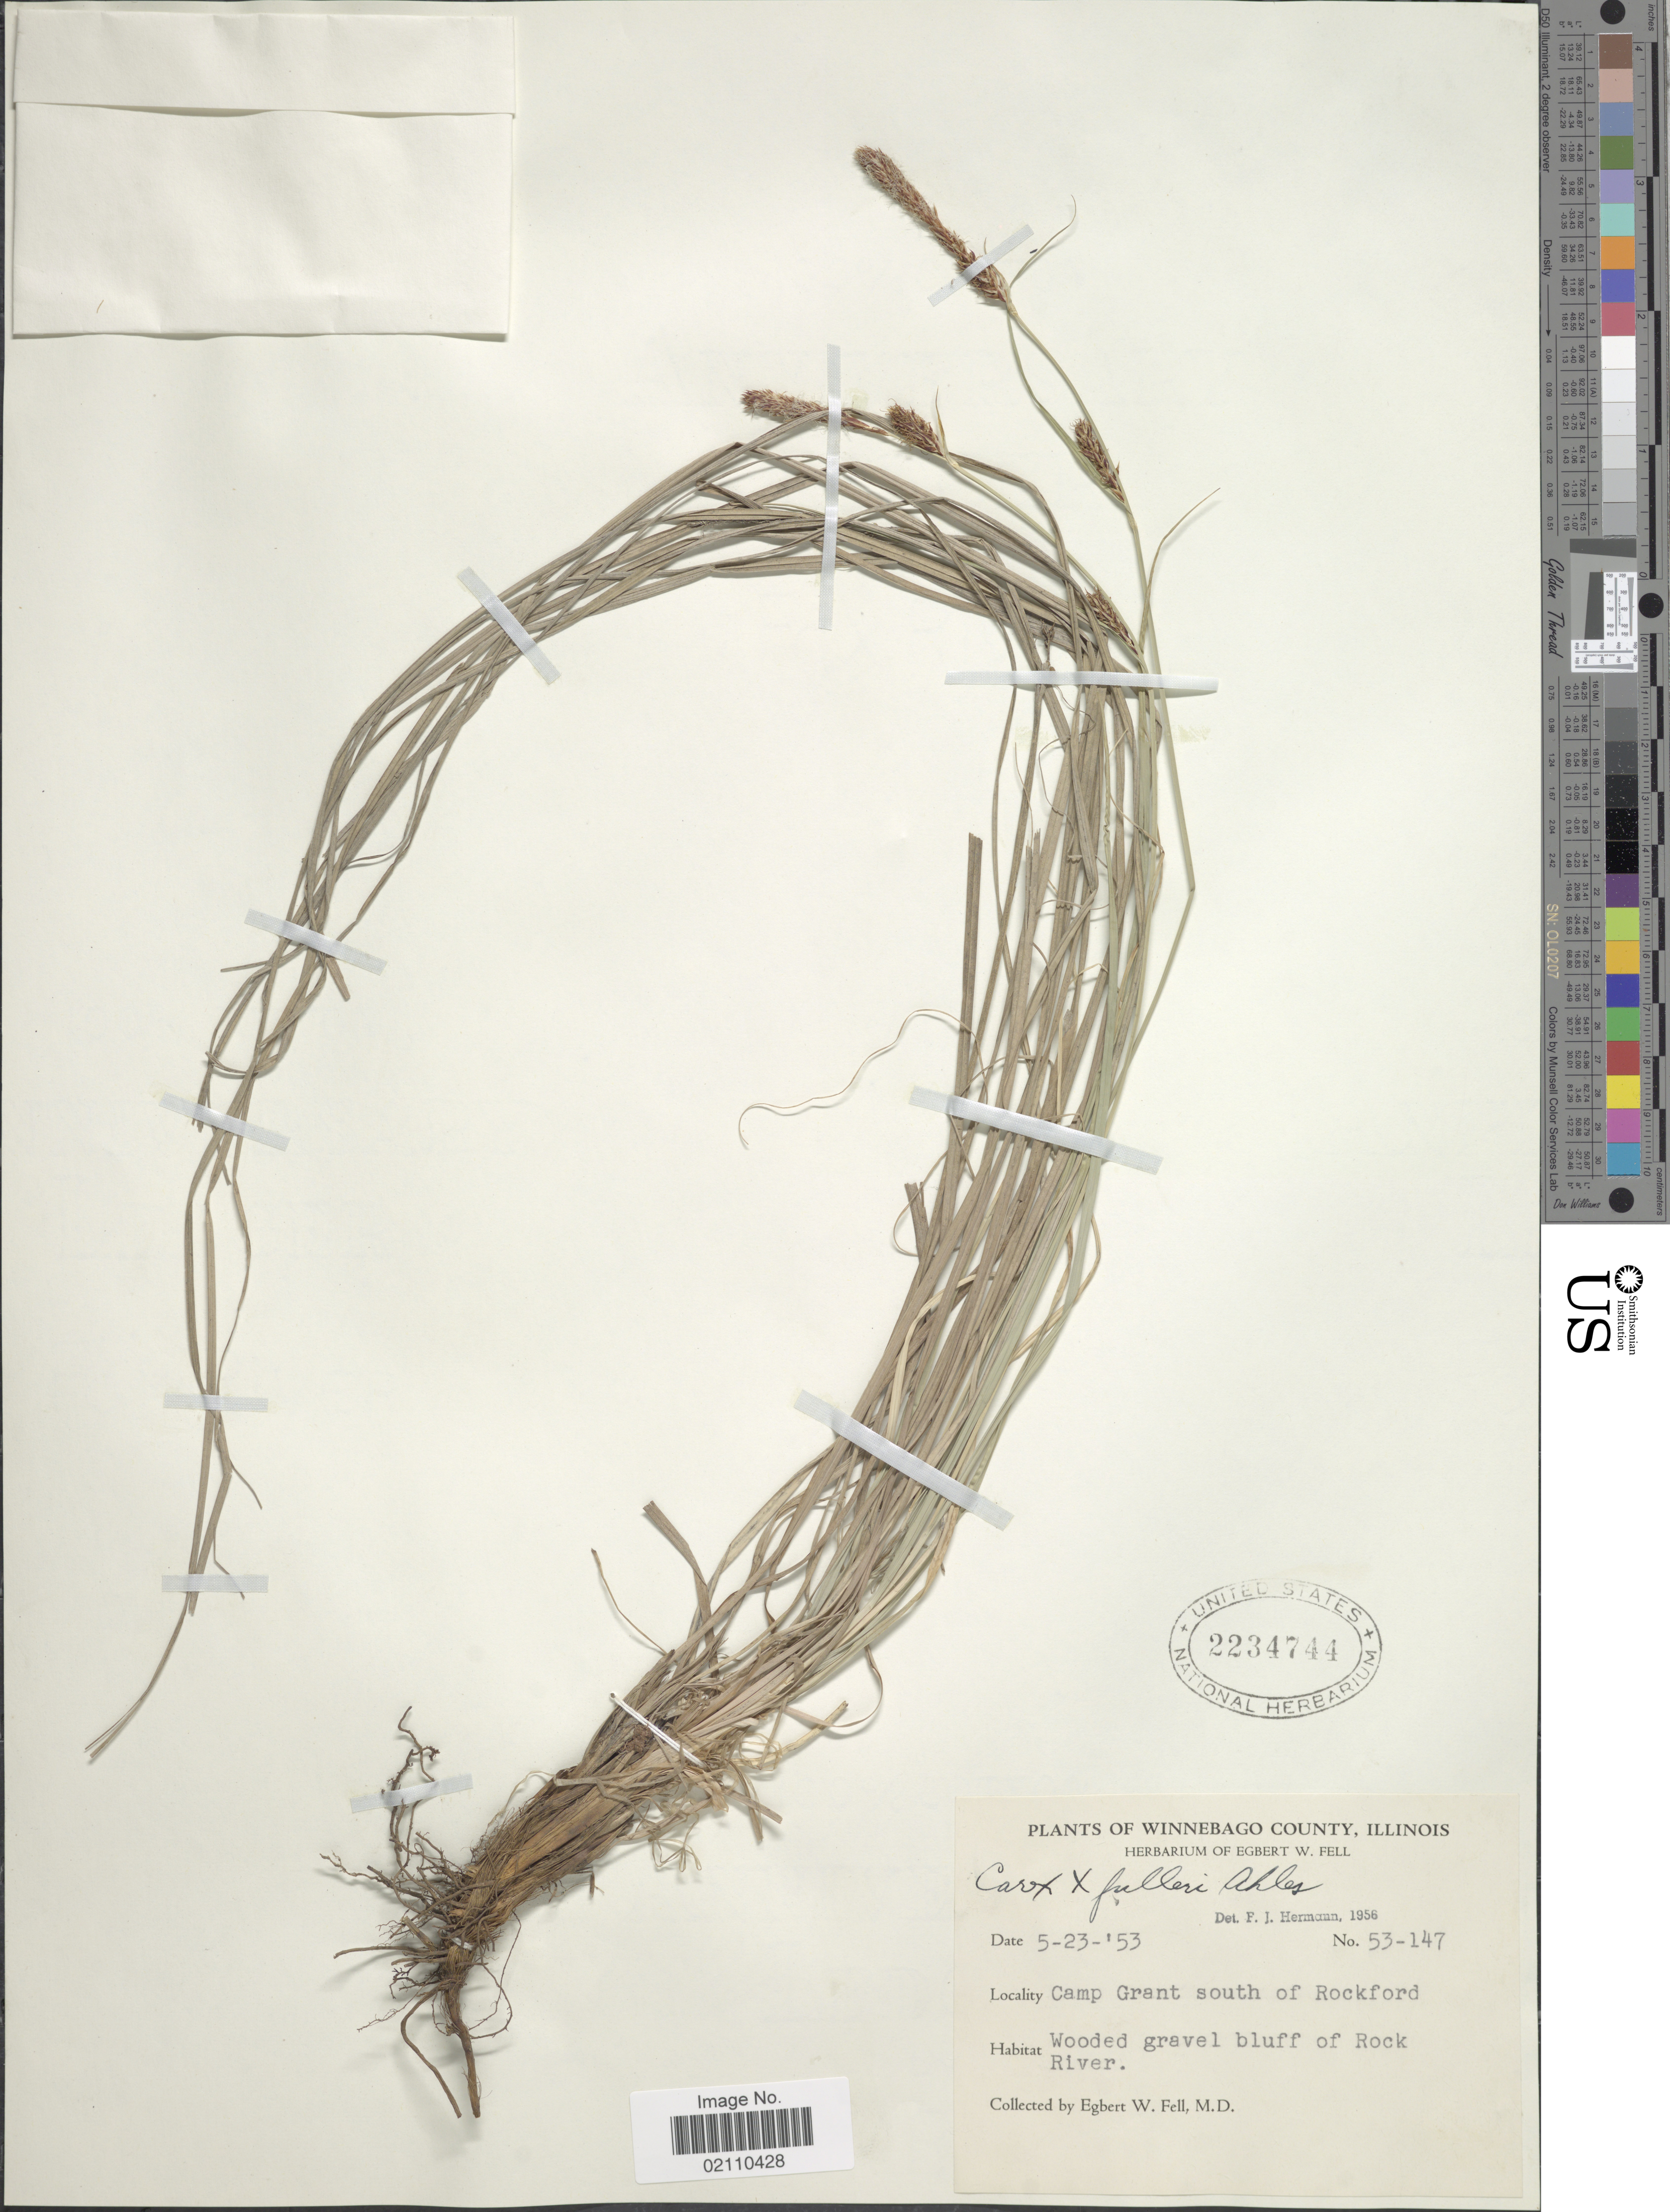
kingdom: Plantae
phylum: Tracheophyta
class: Liliopsida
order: Poales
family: Cyperaceae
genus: Carex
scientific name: Carex fulleri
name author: H.E. Ahles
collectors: E. Fell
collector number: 53-147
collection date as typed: Transcribed d/m/y: 23/5/53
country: United States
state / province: Illinois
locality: Winnebago County, Camp rant south of Rockford, bluff of Rock River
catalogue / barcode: US 2234744